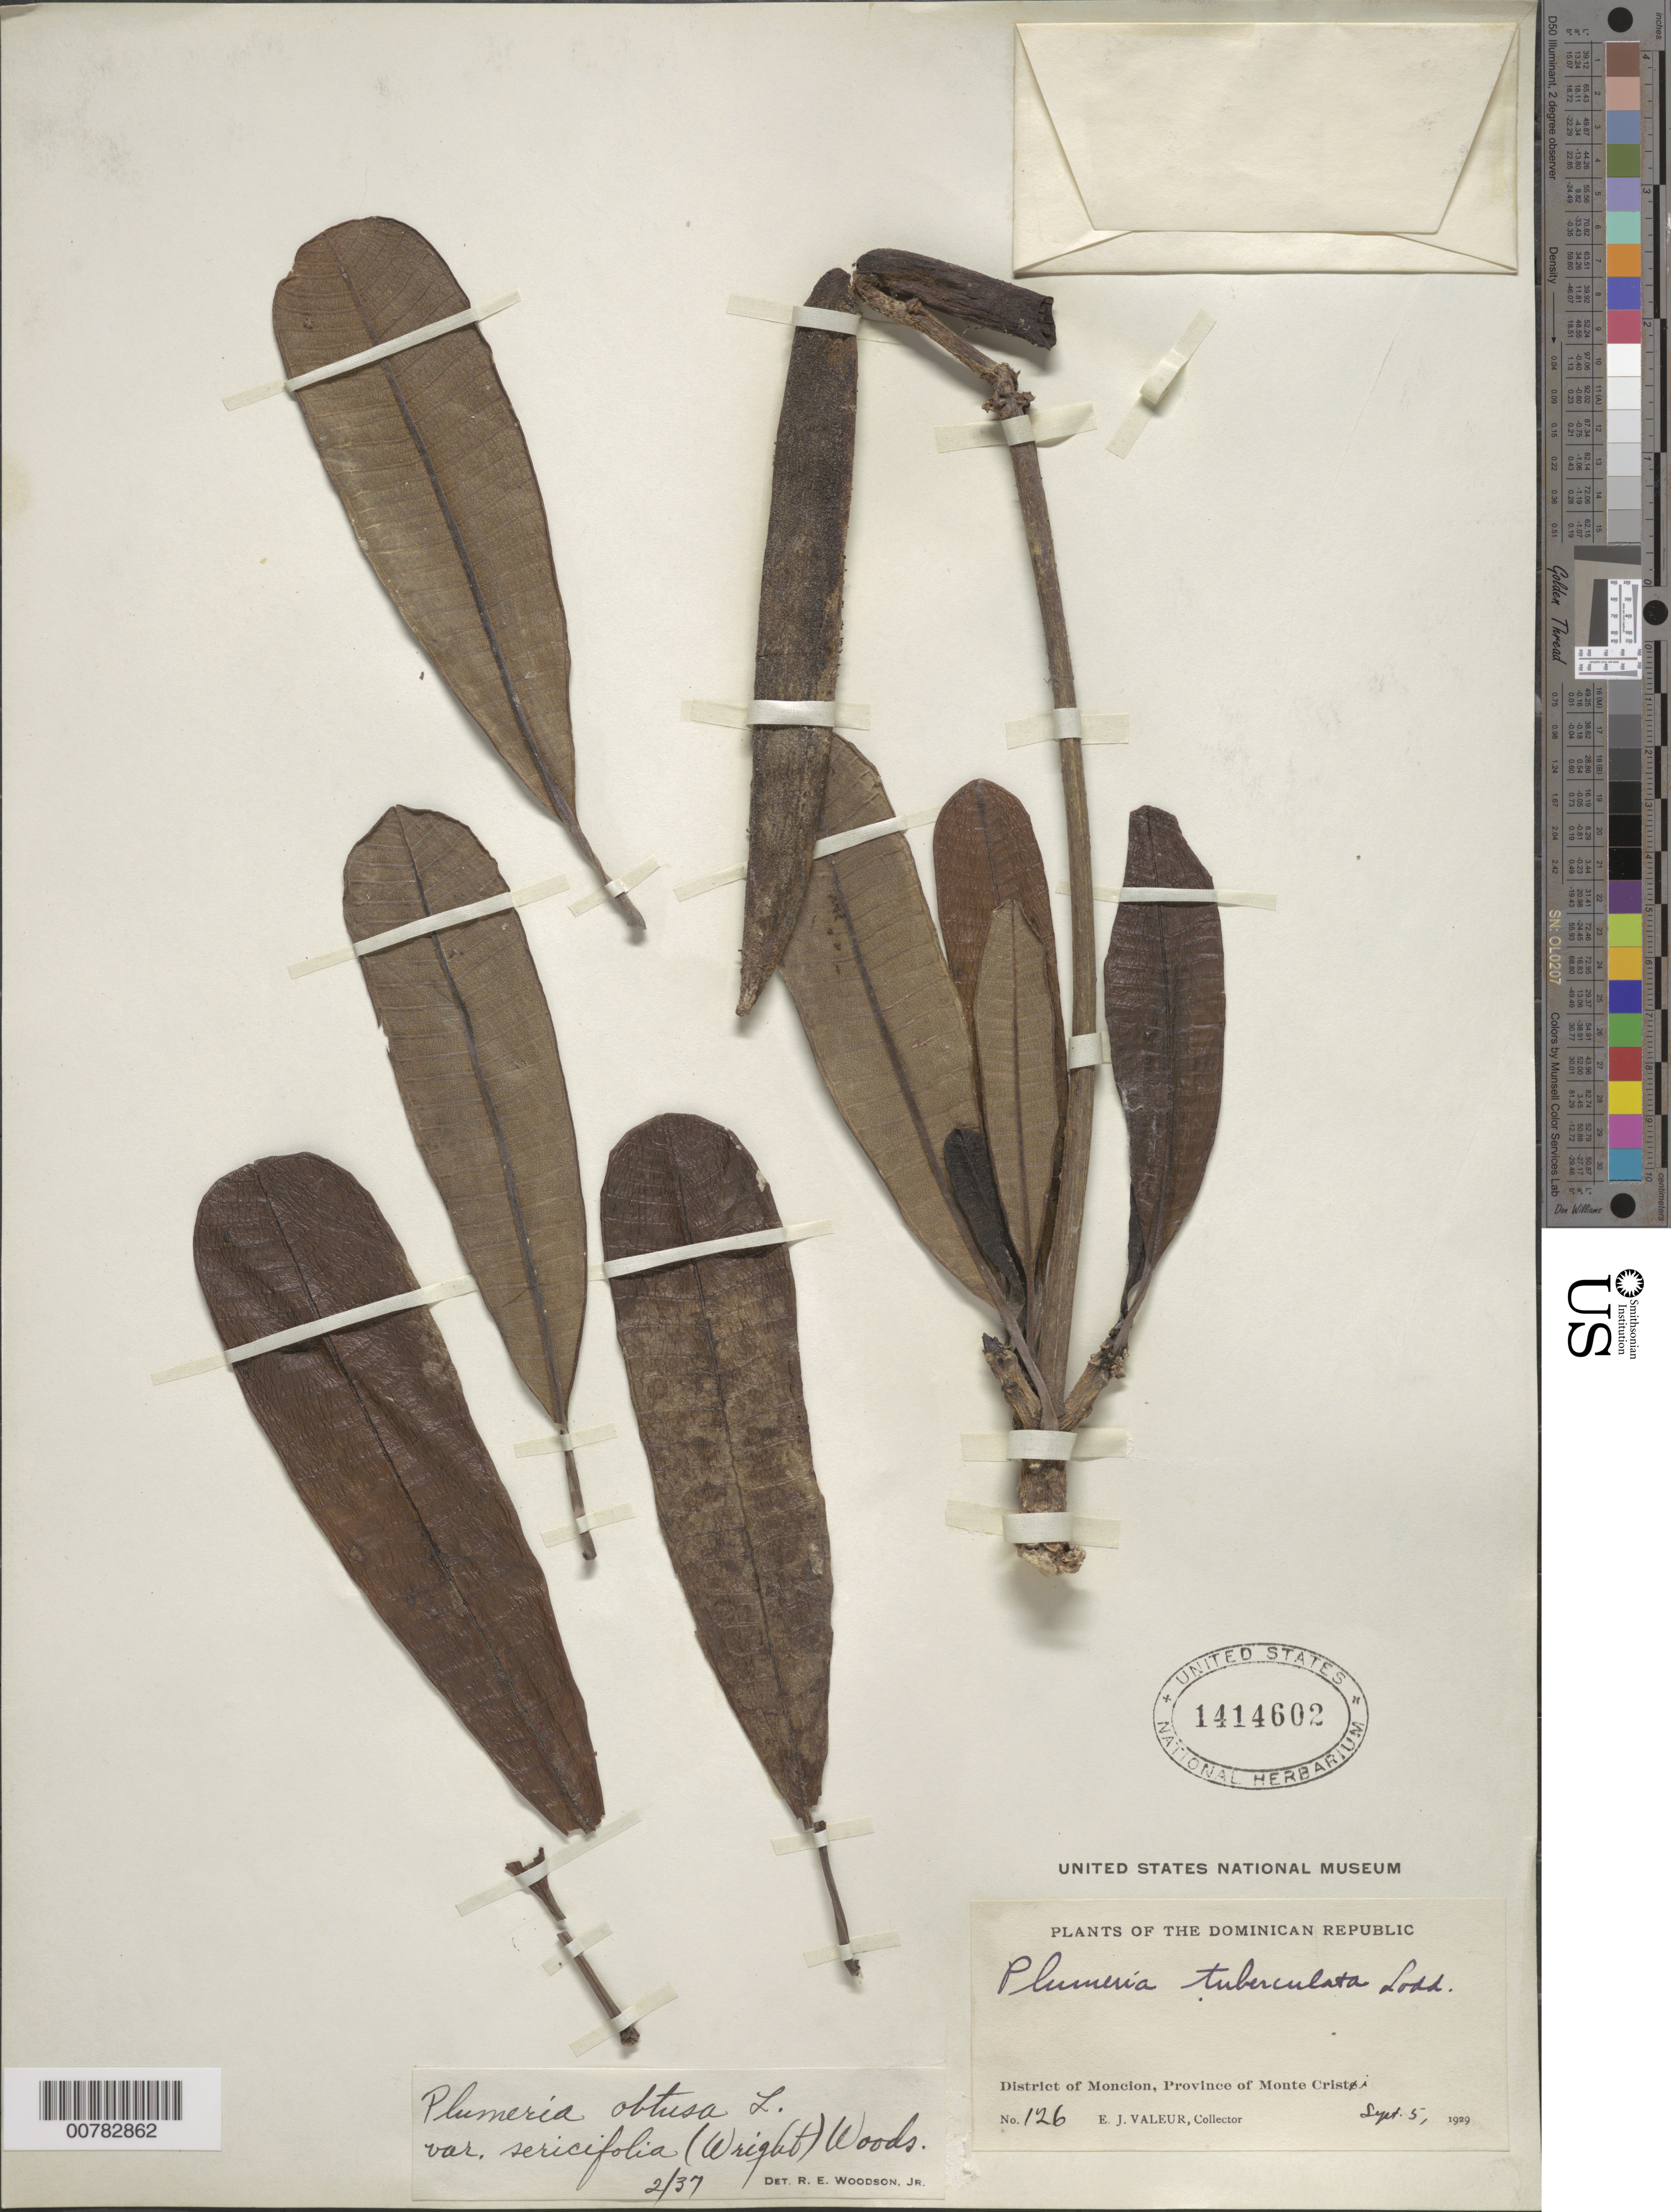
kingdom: Plantae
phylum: Tracheophyta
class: Magnoliopsida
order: Gentianales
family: Apocynaceae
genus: Plumeria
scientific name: Plumeria obtusa var. sericifolia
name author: (C. Wright ex Griseb.) Woodson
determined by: Woodson, R. E., Jr.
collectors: E. Valeur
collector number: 126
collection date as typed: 05 Sep 1929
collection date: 1929-09-05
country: Dominican Republic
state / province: Monte Cristi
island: Hispaniola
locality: Moncion.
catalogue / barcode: US 1414602